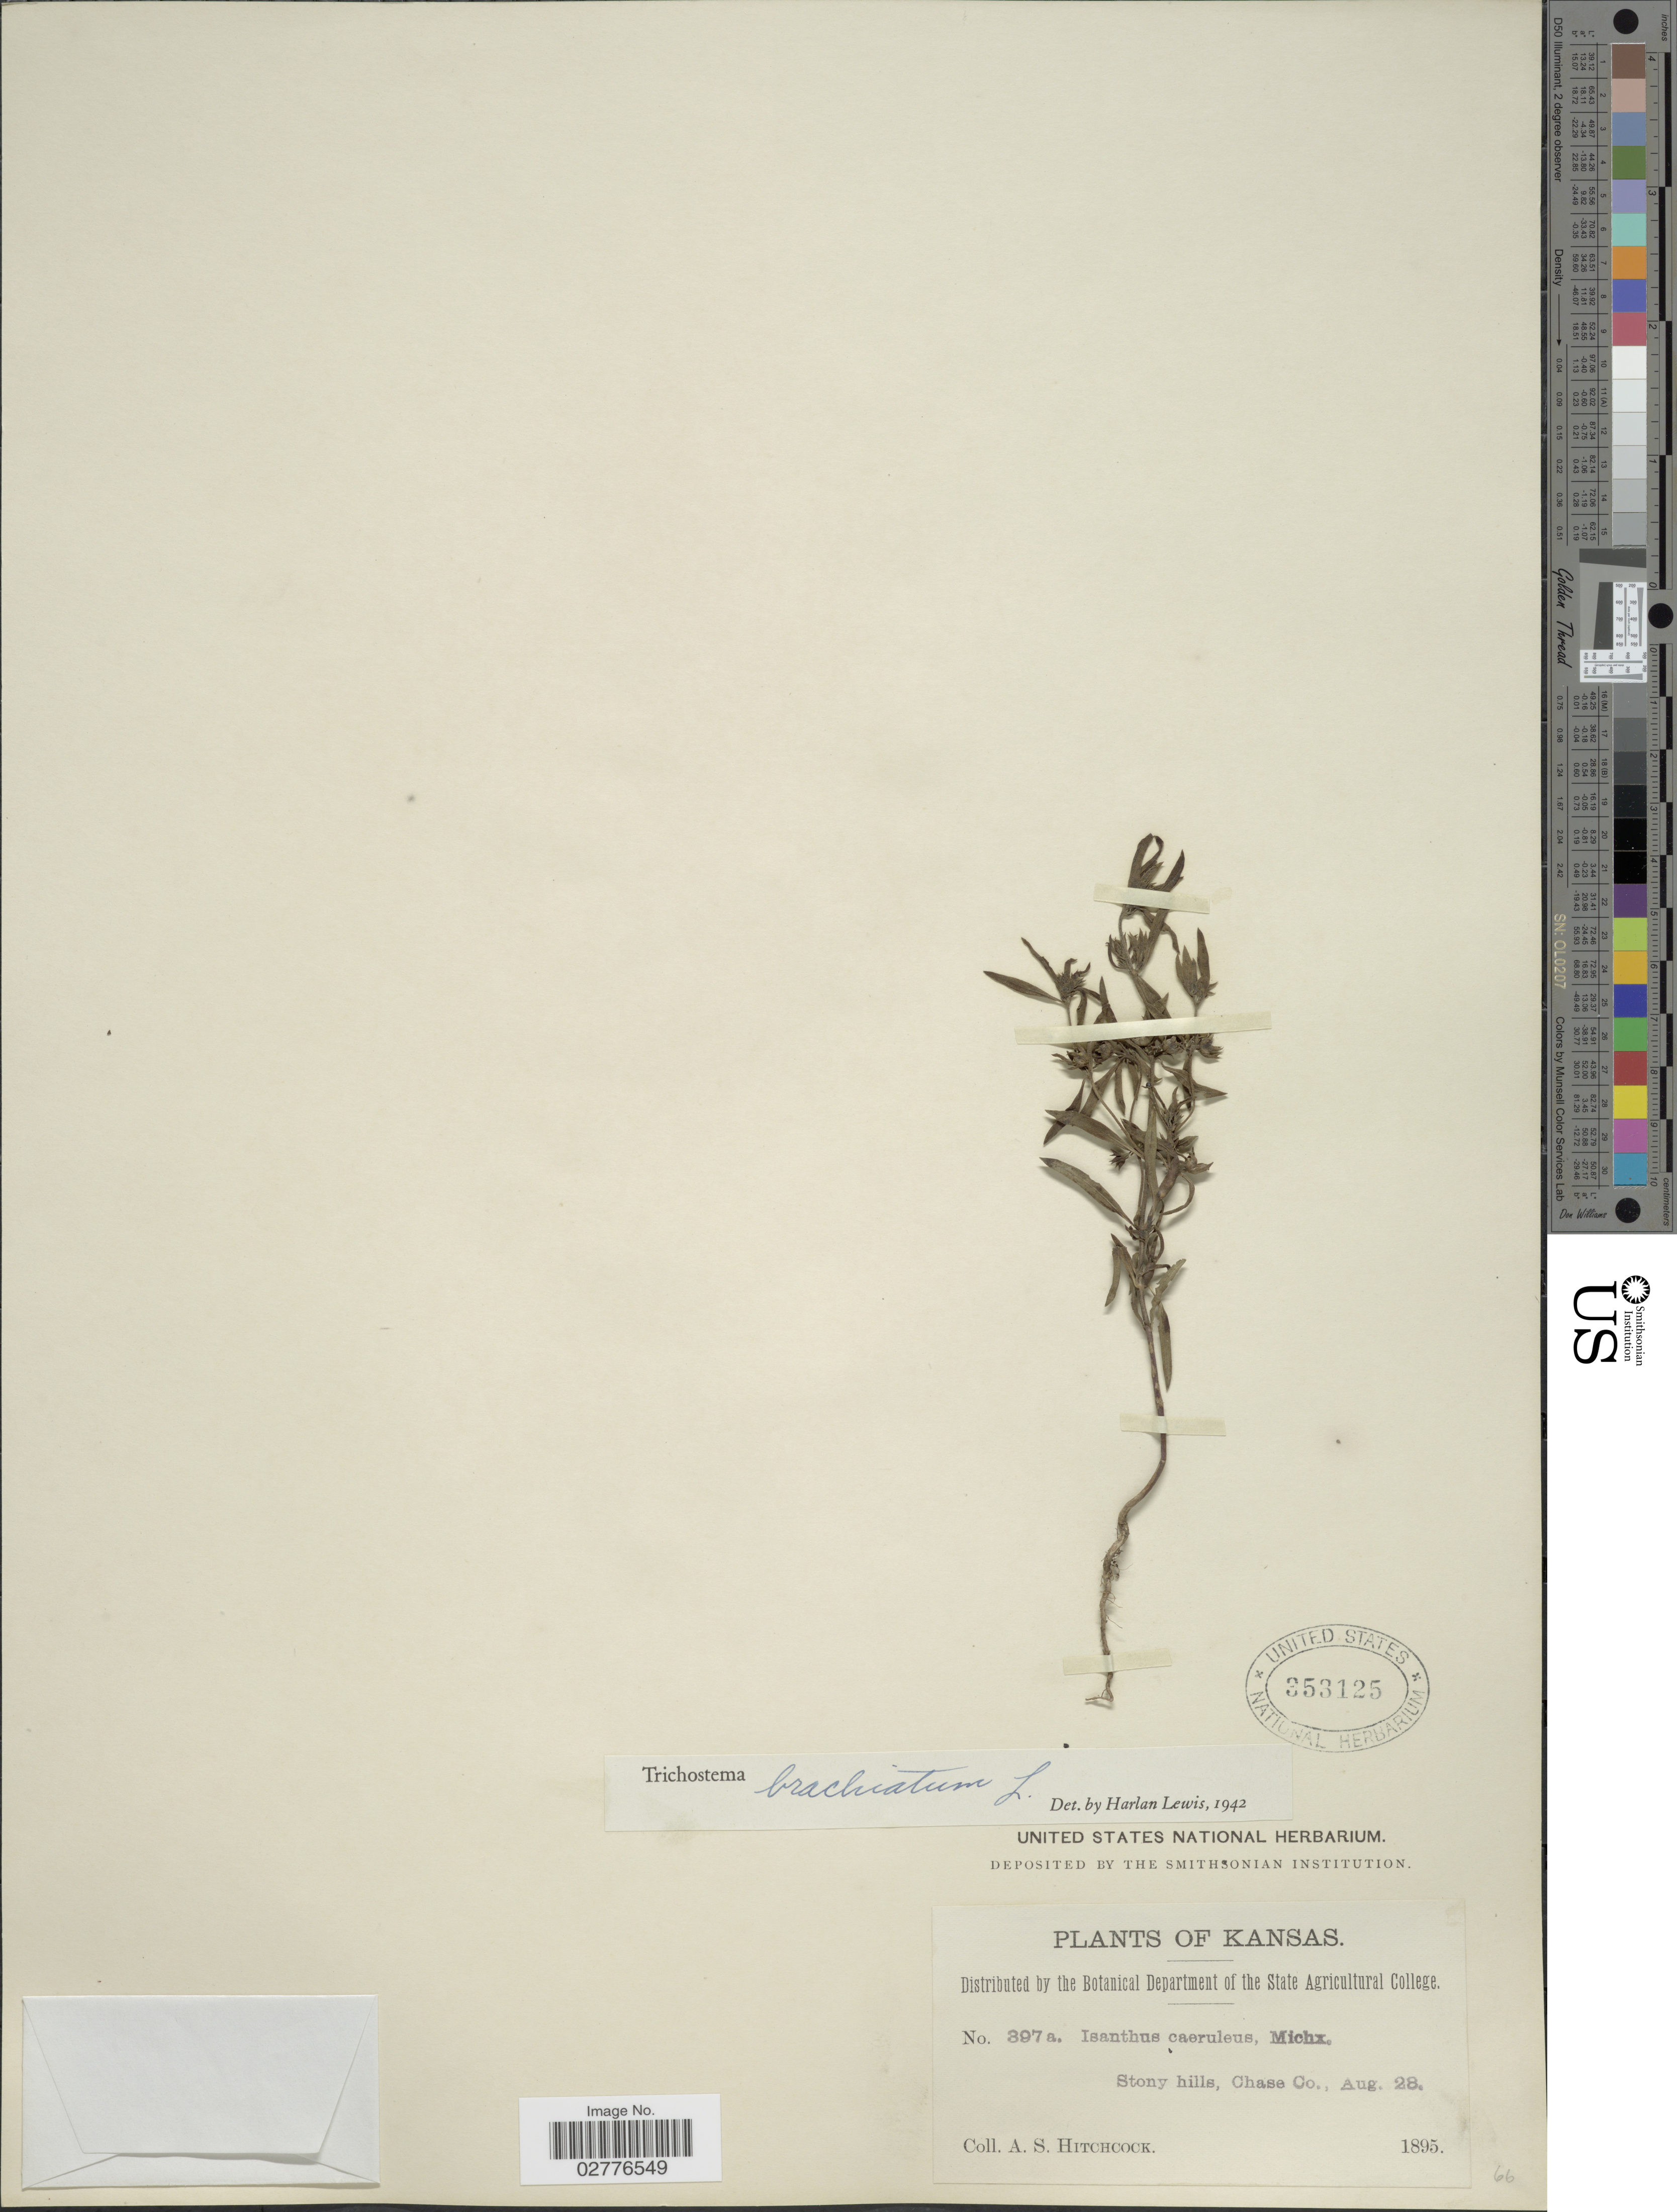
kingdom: Plantae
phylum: Tracheophyta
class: Magnoliopsida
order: Lamiales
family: Lamiaceae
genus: Trichostema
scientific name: Trichostema brachiatum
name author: L.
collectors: A. S. Hitchcock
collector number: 397a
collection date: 1895-08-28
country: United States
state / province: Kansas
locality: Stony hills, Chase Co.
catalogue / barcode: US 353125